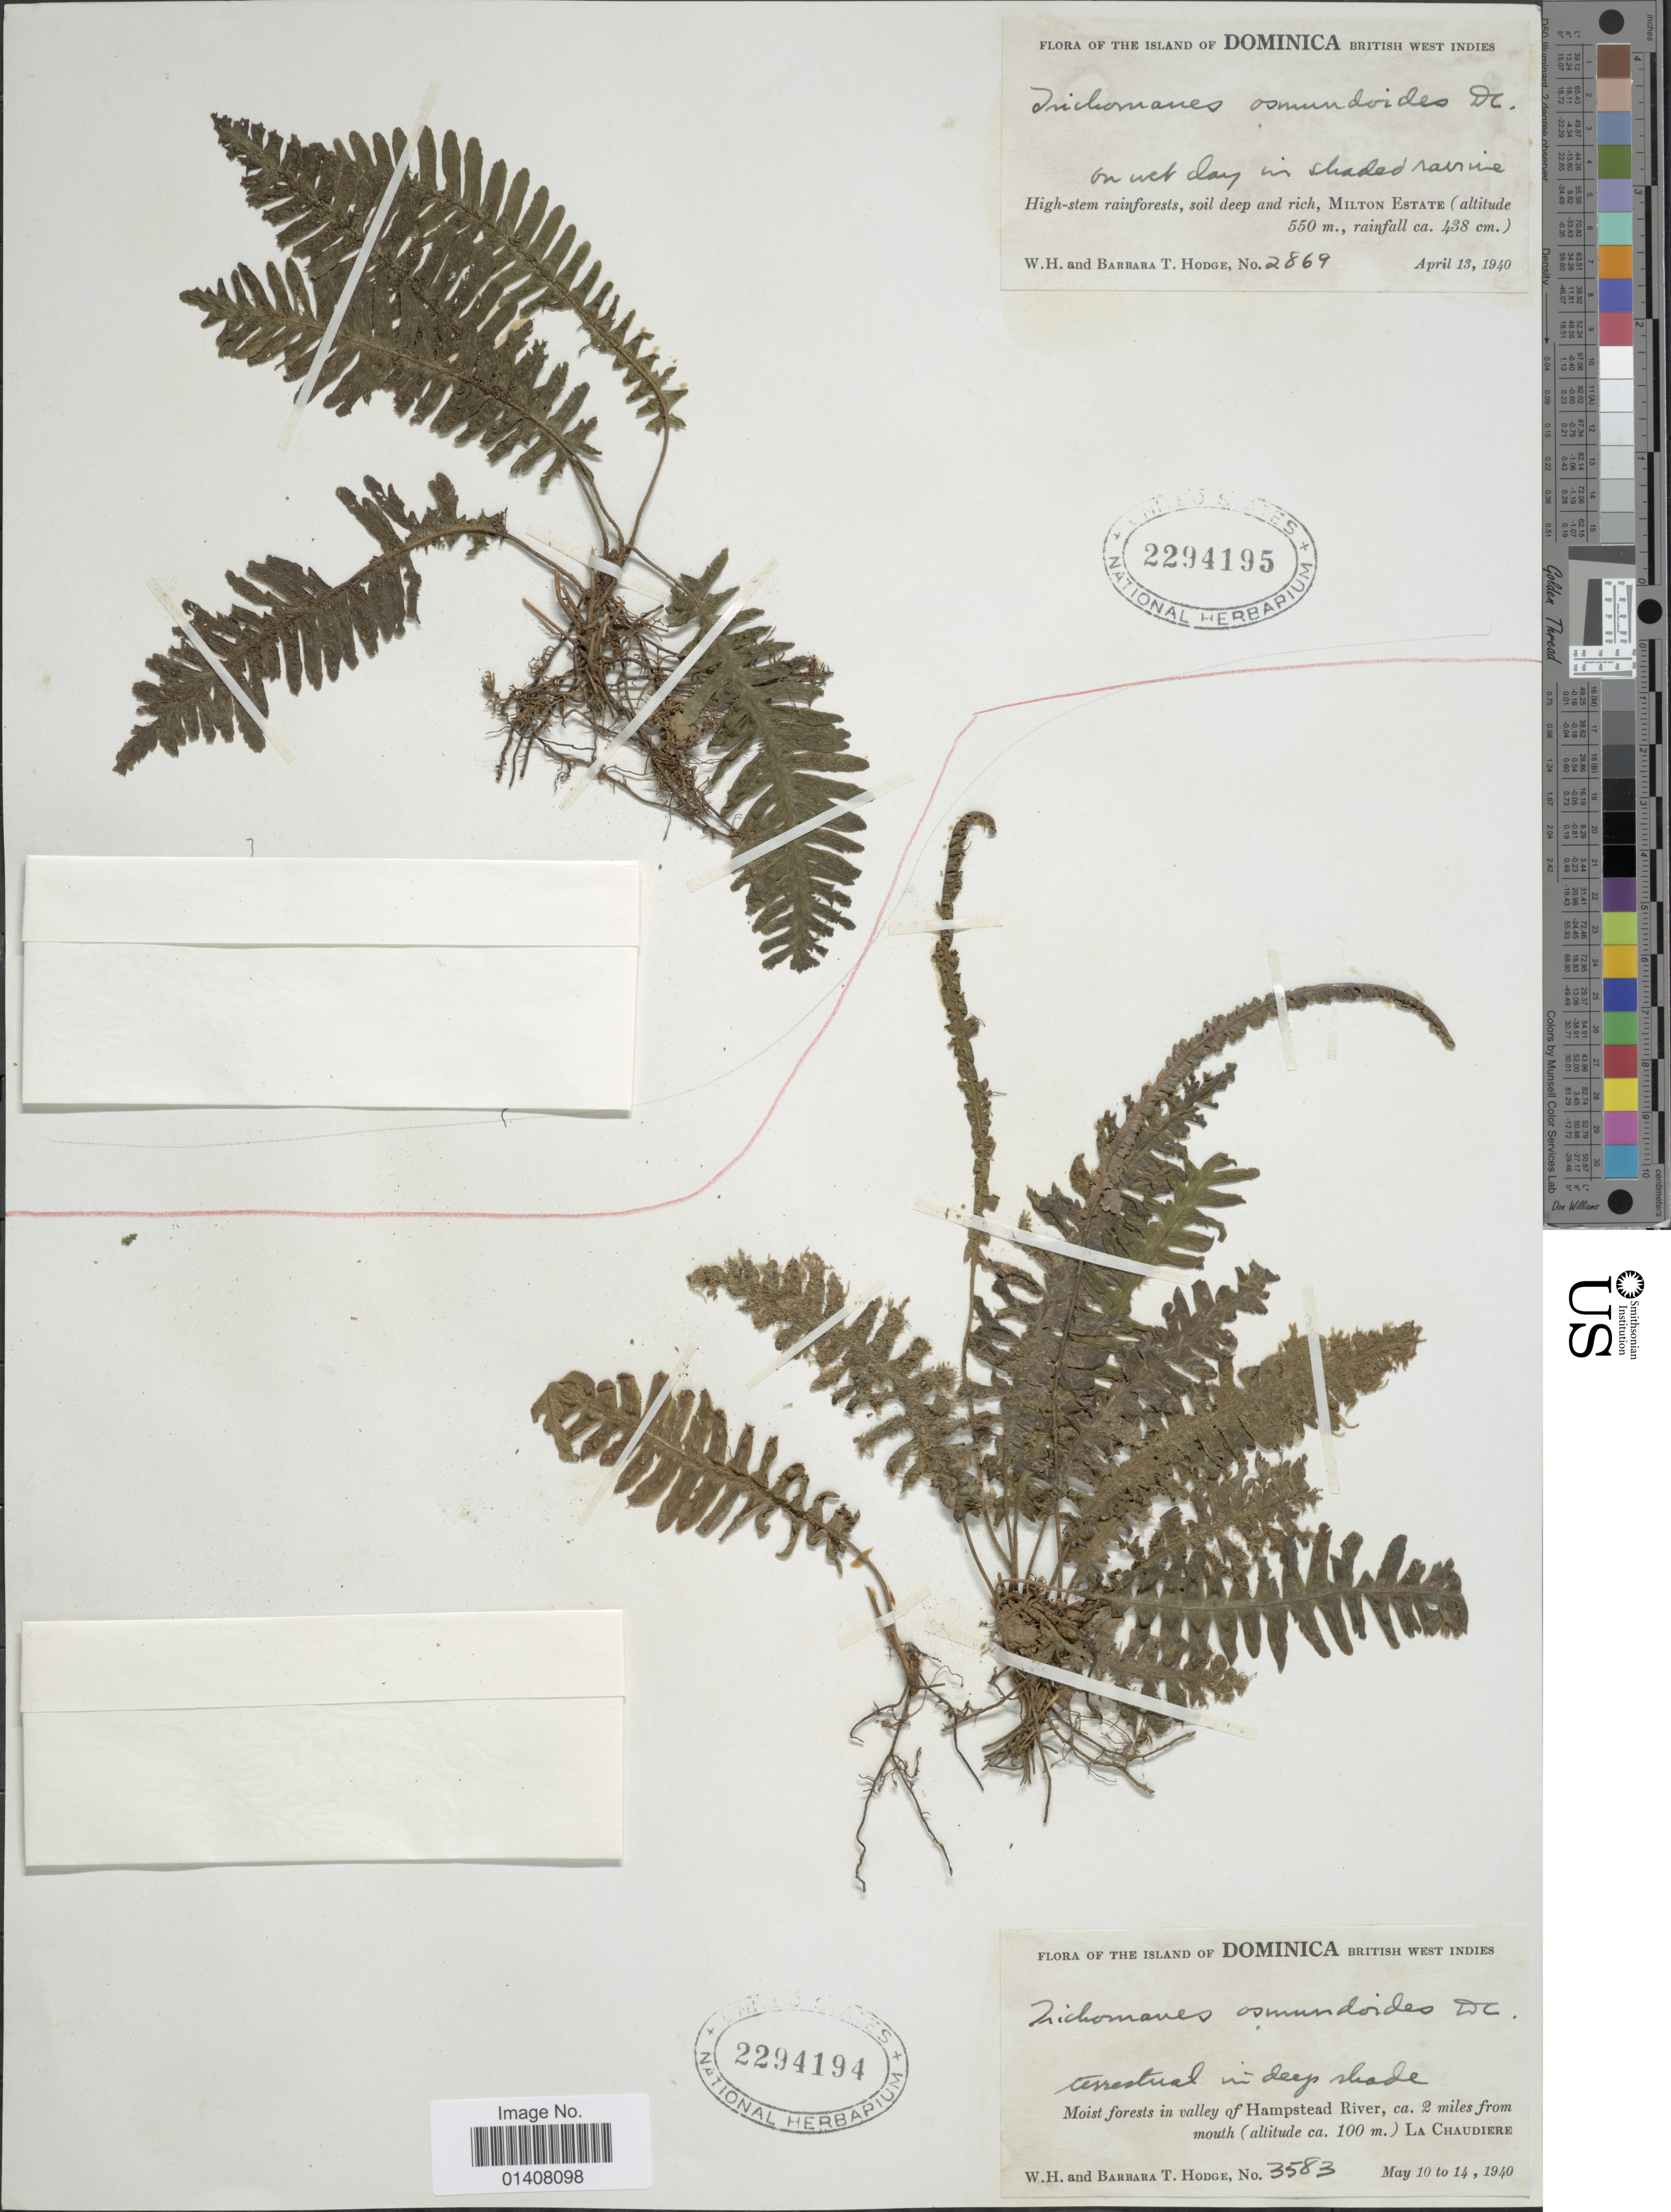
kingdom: Plantae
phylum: Tracheophyta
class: Polypodiopsida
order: Hymenophyllales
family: Hymenophyllaceae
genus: Trichomanes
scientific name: Trichomanes osmundoides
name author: DC. ex Poir.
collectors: W. Hodge & B. Hodge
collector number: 3583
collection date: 1940-05-10/1940-05-14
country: Dominica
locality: Island of Dominica British West Indies, Moist forests in valley of Hampstead River, ca. 2miles from mouth La Chaudiere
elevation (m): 100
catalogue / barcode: US 2294194